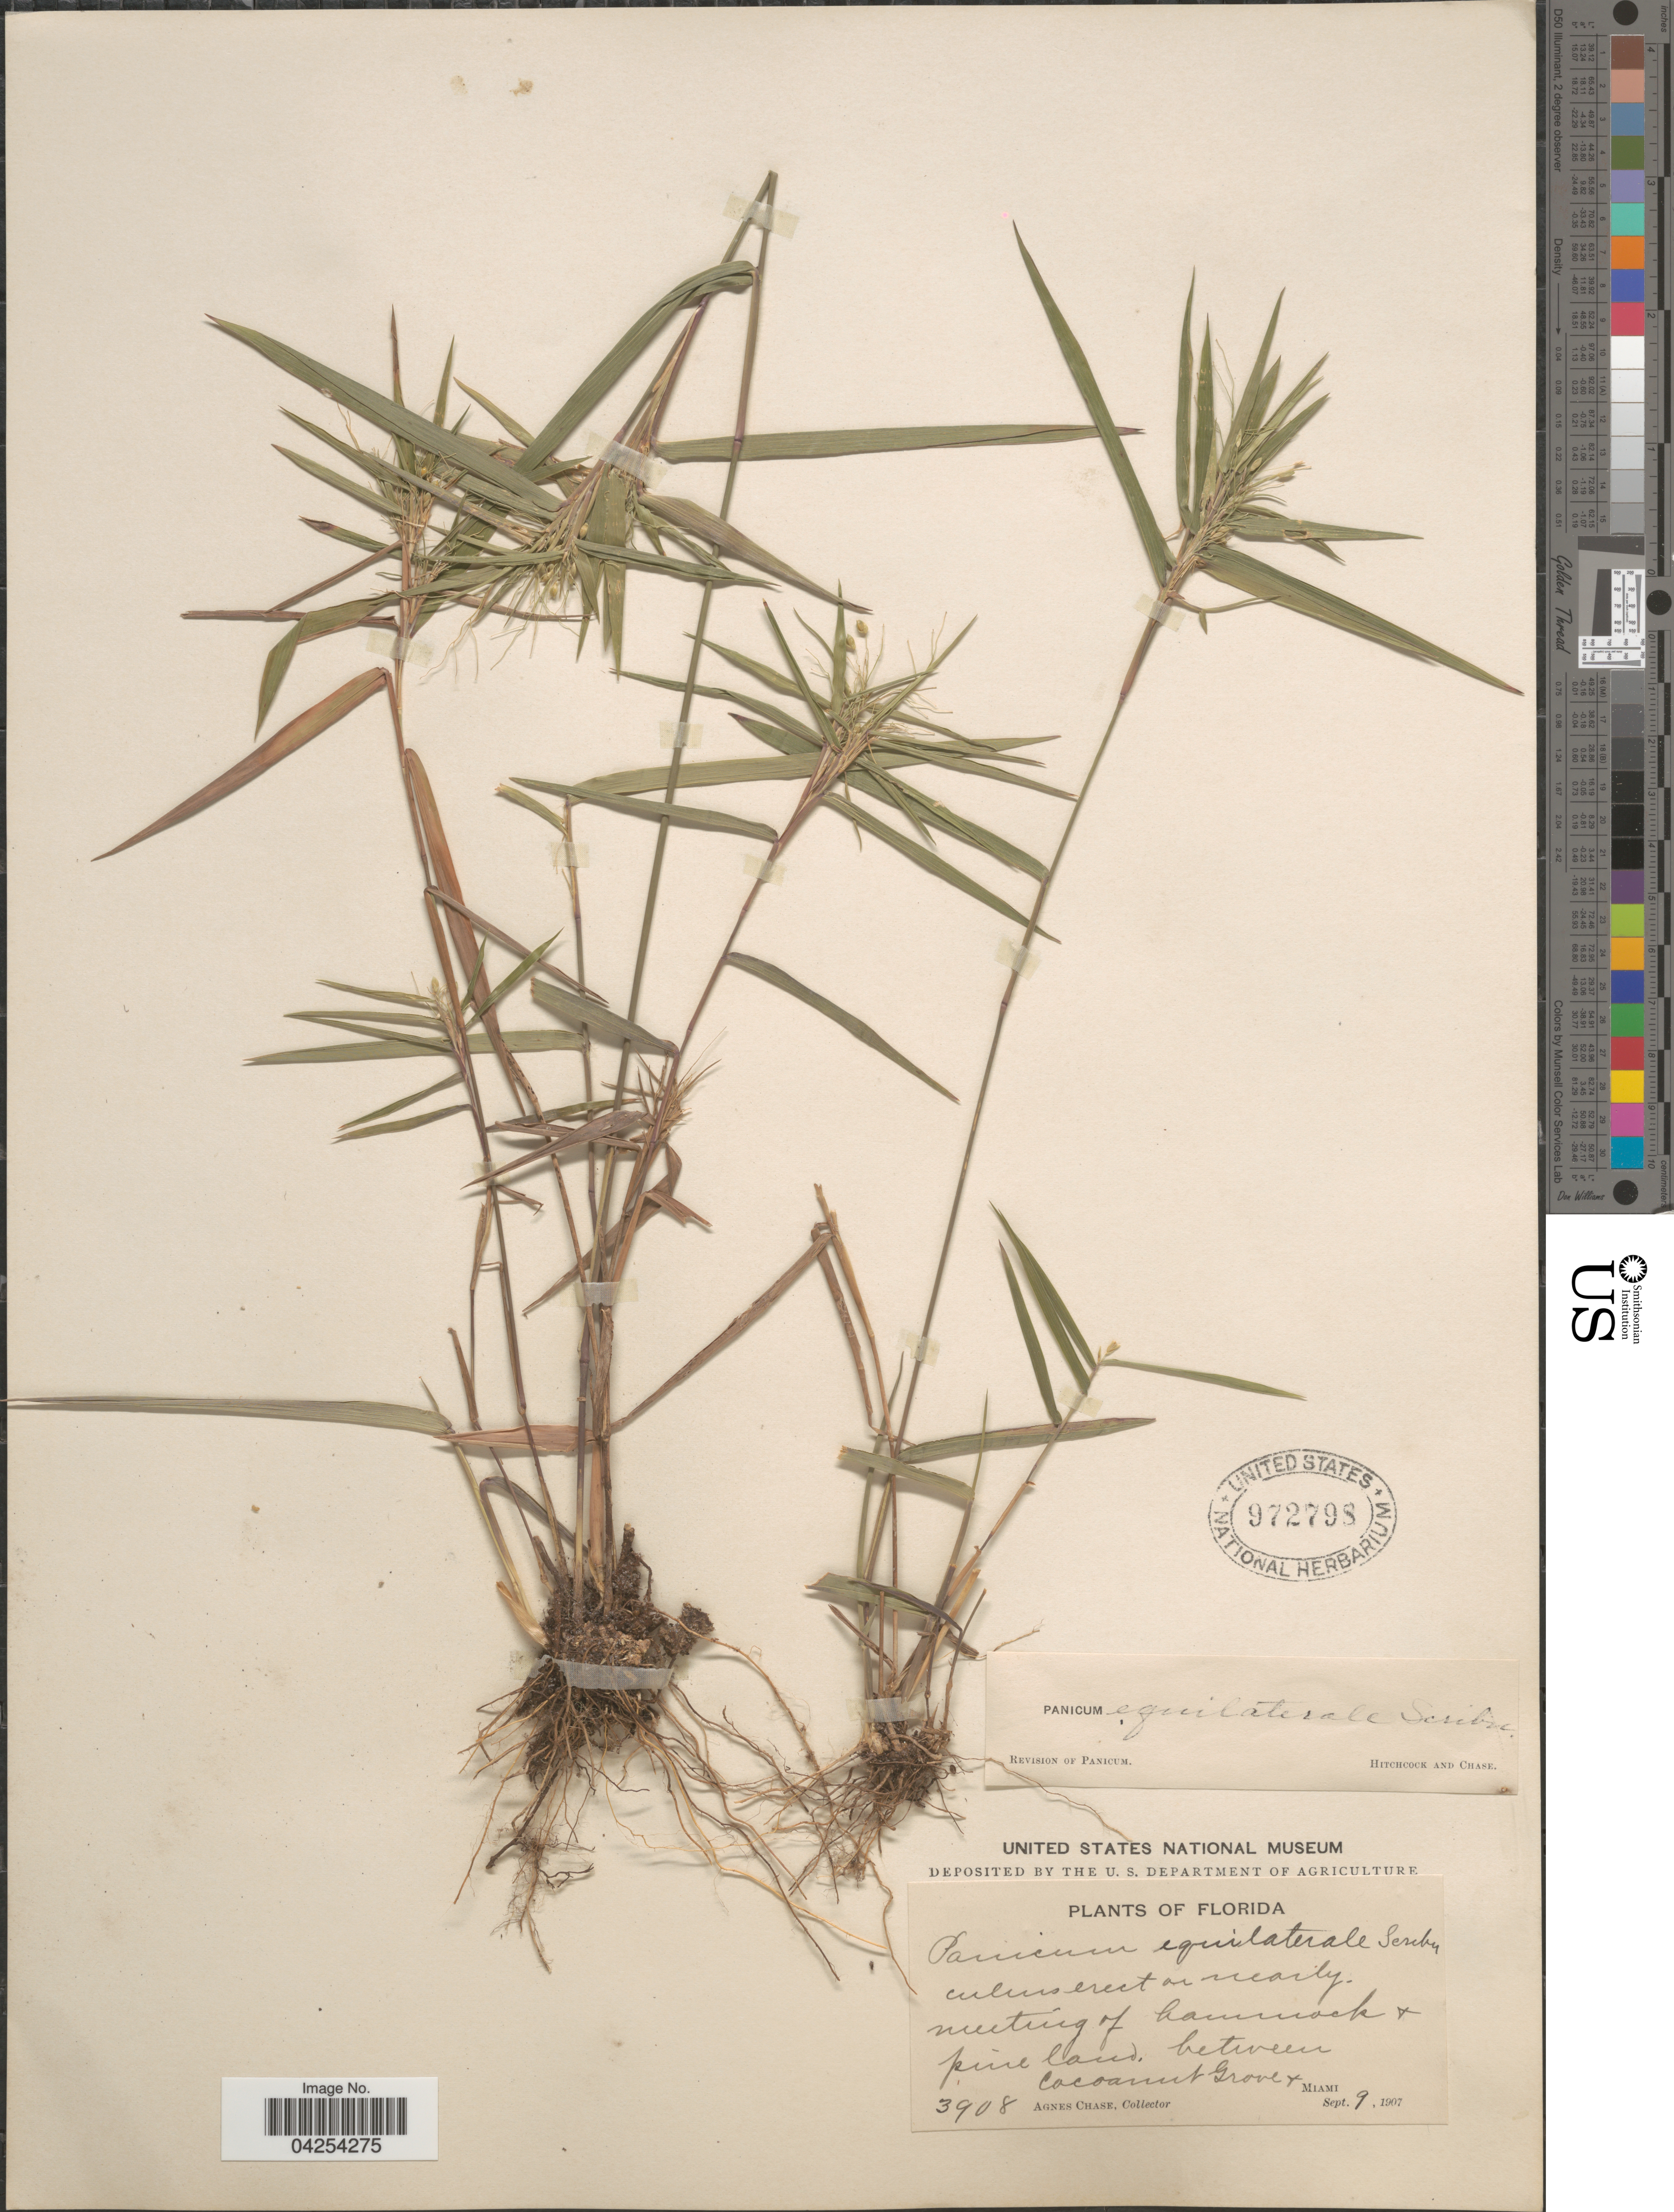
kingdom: Plantae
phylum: Tracheophyta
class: Liliopsida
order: Poales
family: Poaceae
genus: Dichanthelium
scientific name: Dichanthelium commutatum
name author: (Schult.) Gould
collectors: A. Chase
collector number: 3908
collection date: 1907-09-09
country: United States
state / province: Florida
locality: Meeting of hammock & pineland, between Cocoanut Grove & Miami.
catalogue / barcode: US 972798